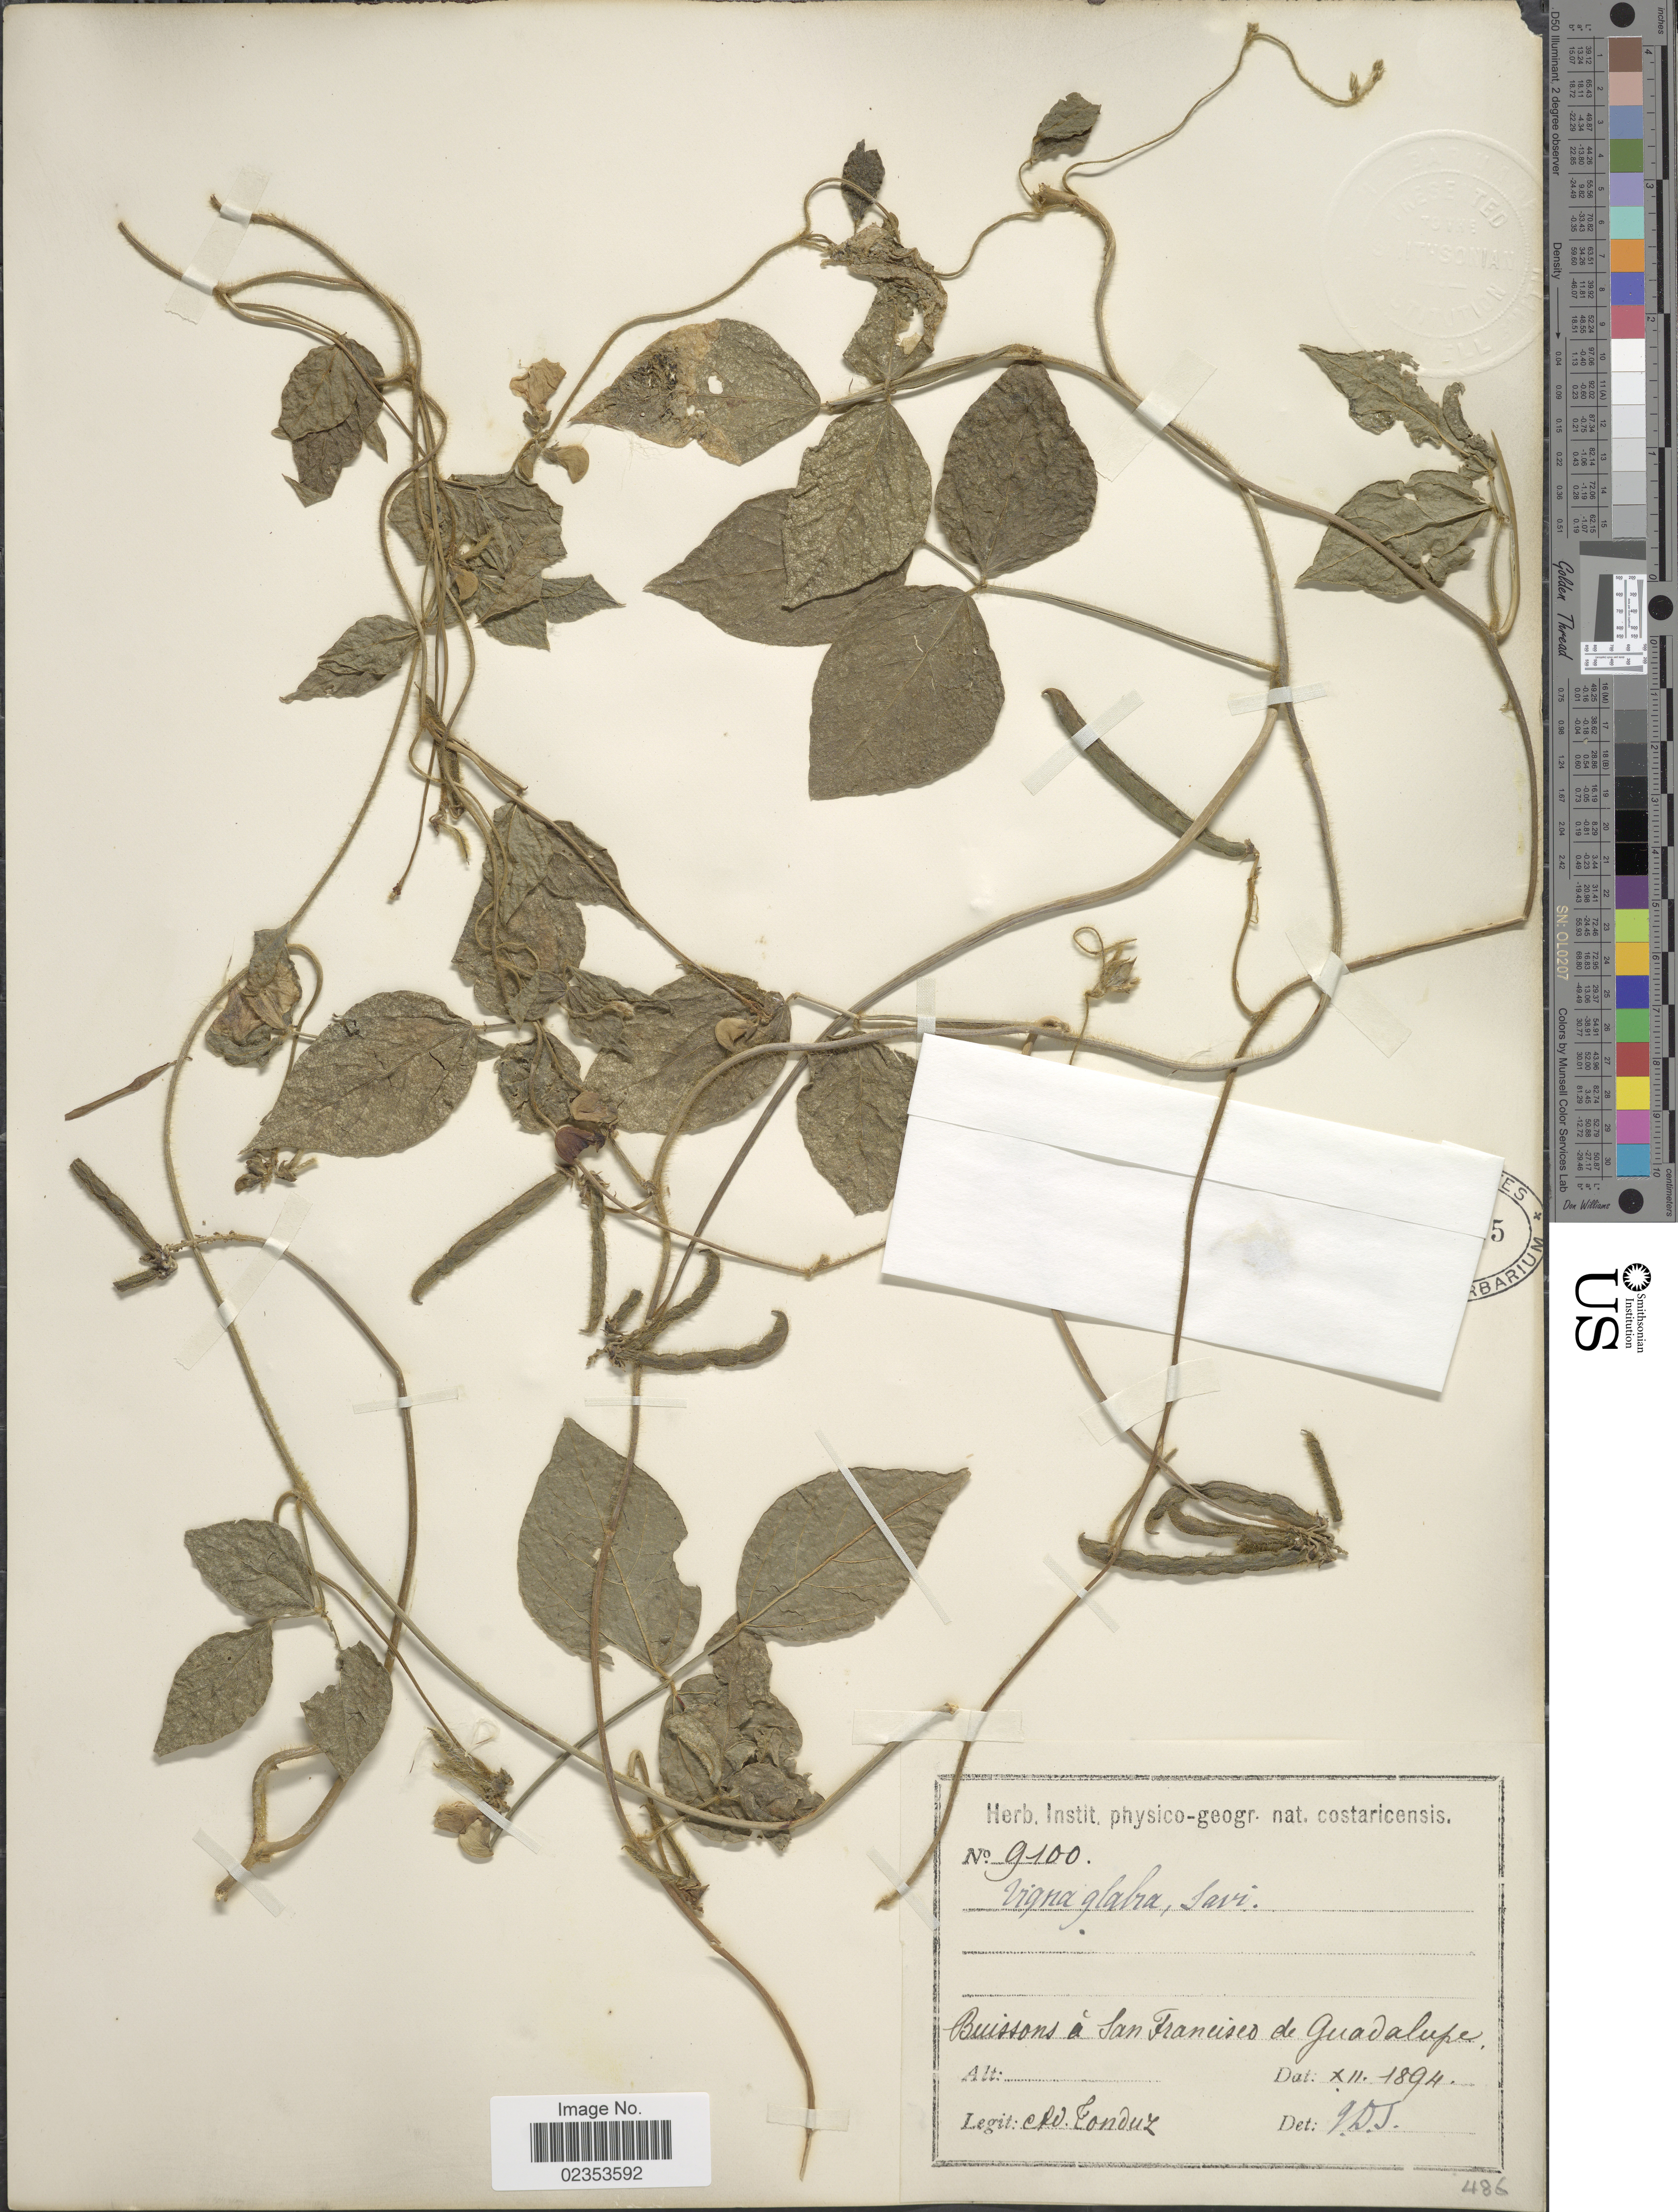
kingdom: Plantae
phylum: Tracheophyta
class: Magnoliopsida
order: Fabales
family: Fabaceae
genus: Vigna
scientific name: Vigna luteola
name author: (Jacq.) Benth.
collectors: A. Tonduz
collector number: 9100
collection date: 1894-12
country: Costa Rica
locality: Buissons a San Francisco de Guadalupe